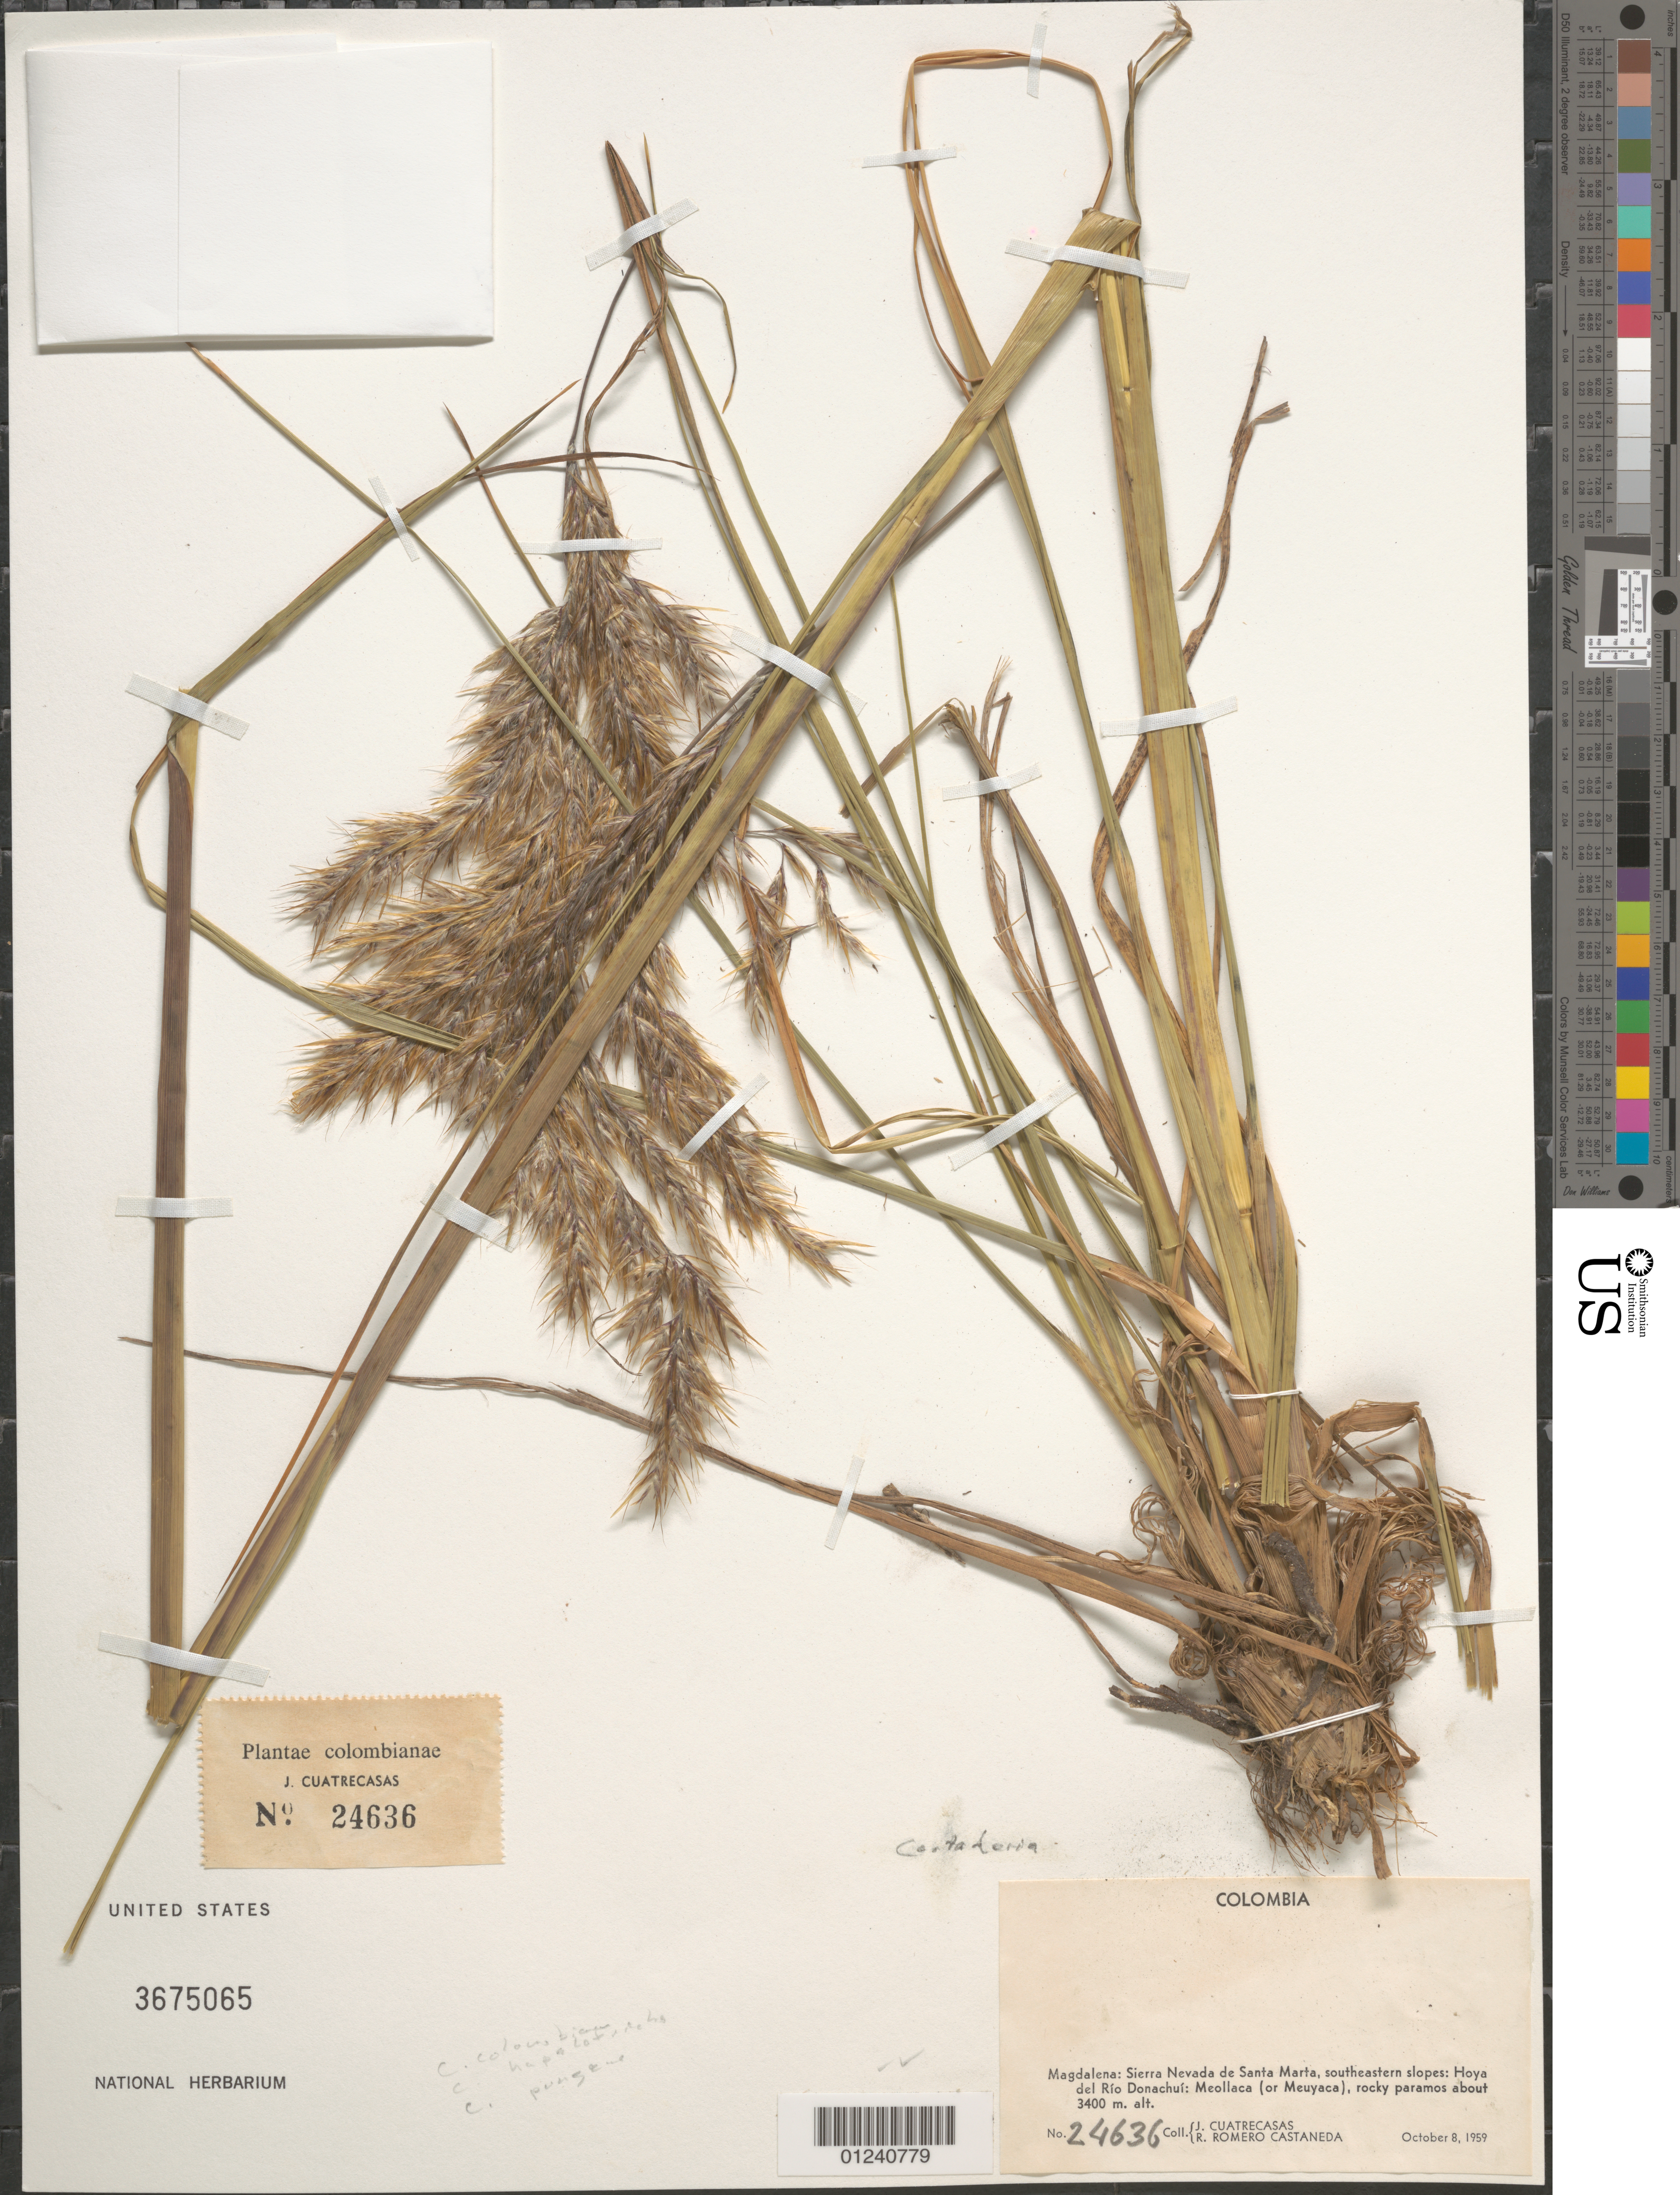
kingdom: Plantae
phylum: Tracheophyta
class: Liliopsida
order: Poales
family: Poaceae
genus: Cortaderia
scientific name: Cortaderia sp.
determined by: Soreng, Robert J., Research Associate (BOT), Smithsonian Institution - National Museum of Natural History (UNITED STATES)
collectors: J. Cuatrecasas & R. Romero Castañeda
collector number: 24636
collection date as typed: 08 Oct 1959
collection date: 1959-10-08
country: Colombia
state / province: Magdalena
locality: Sierra Nevada de Santa Marta, southeastern slopes: Hoya Rio del Donachui: Meollaca (or Meuyaca)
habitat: rocky paramos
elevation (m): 3400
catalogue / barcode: US 3675065